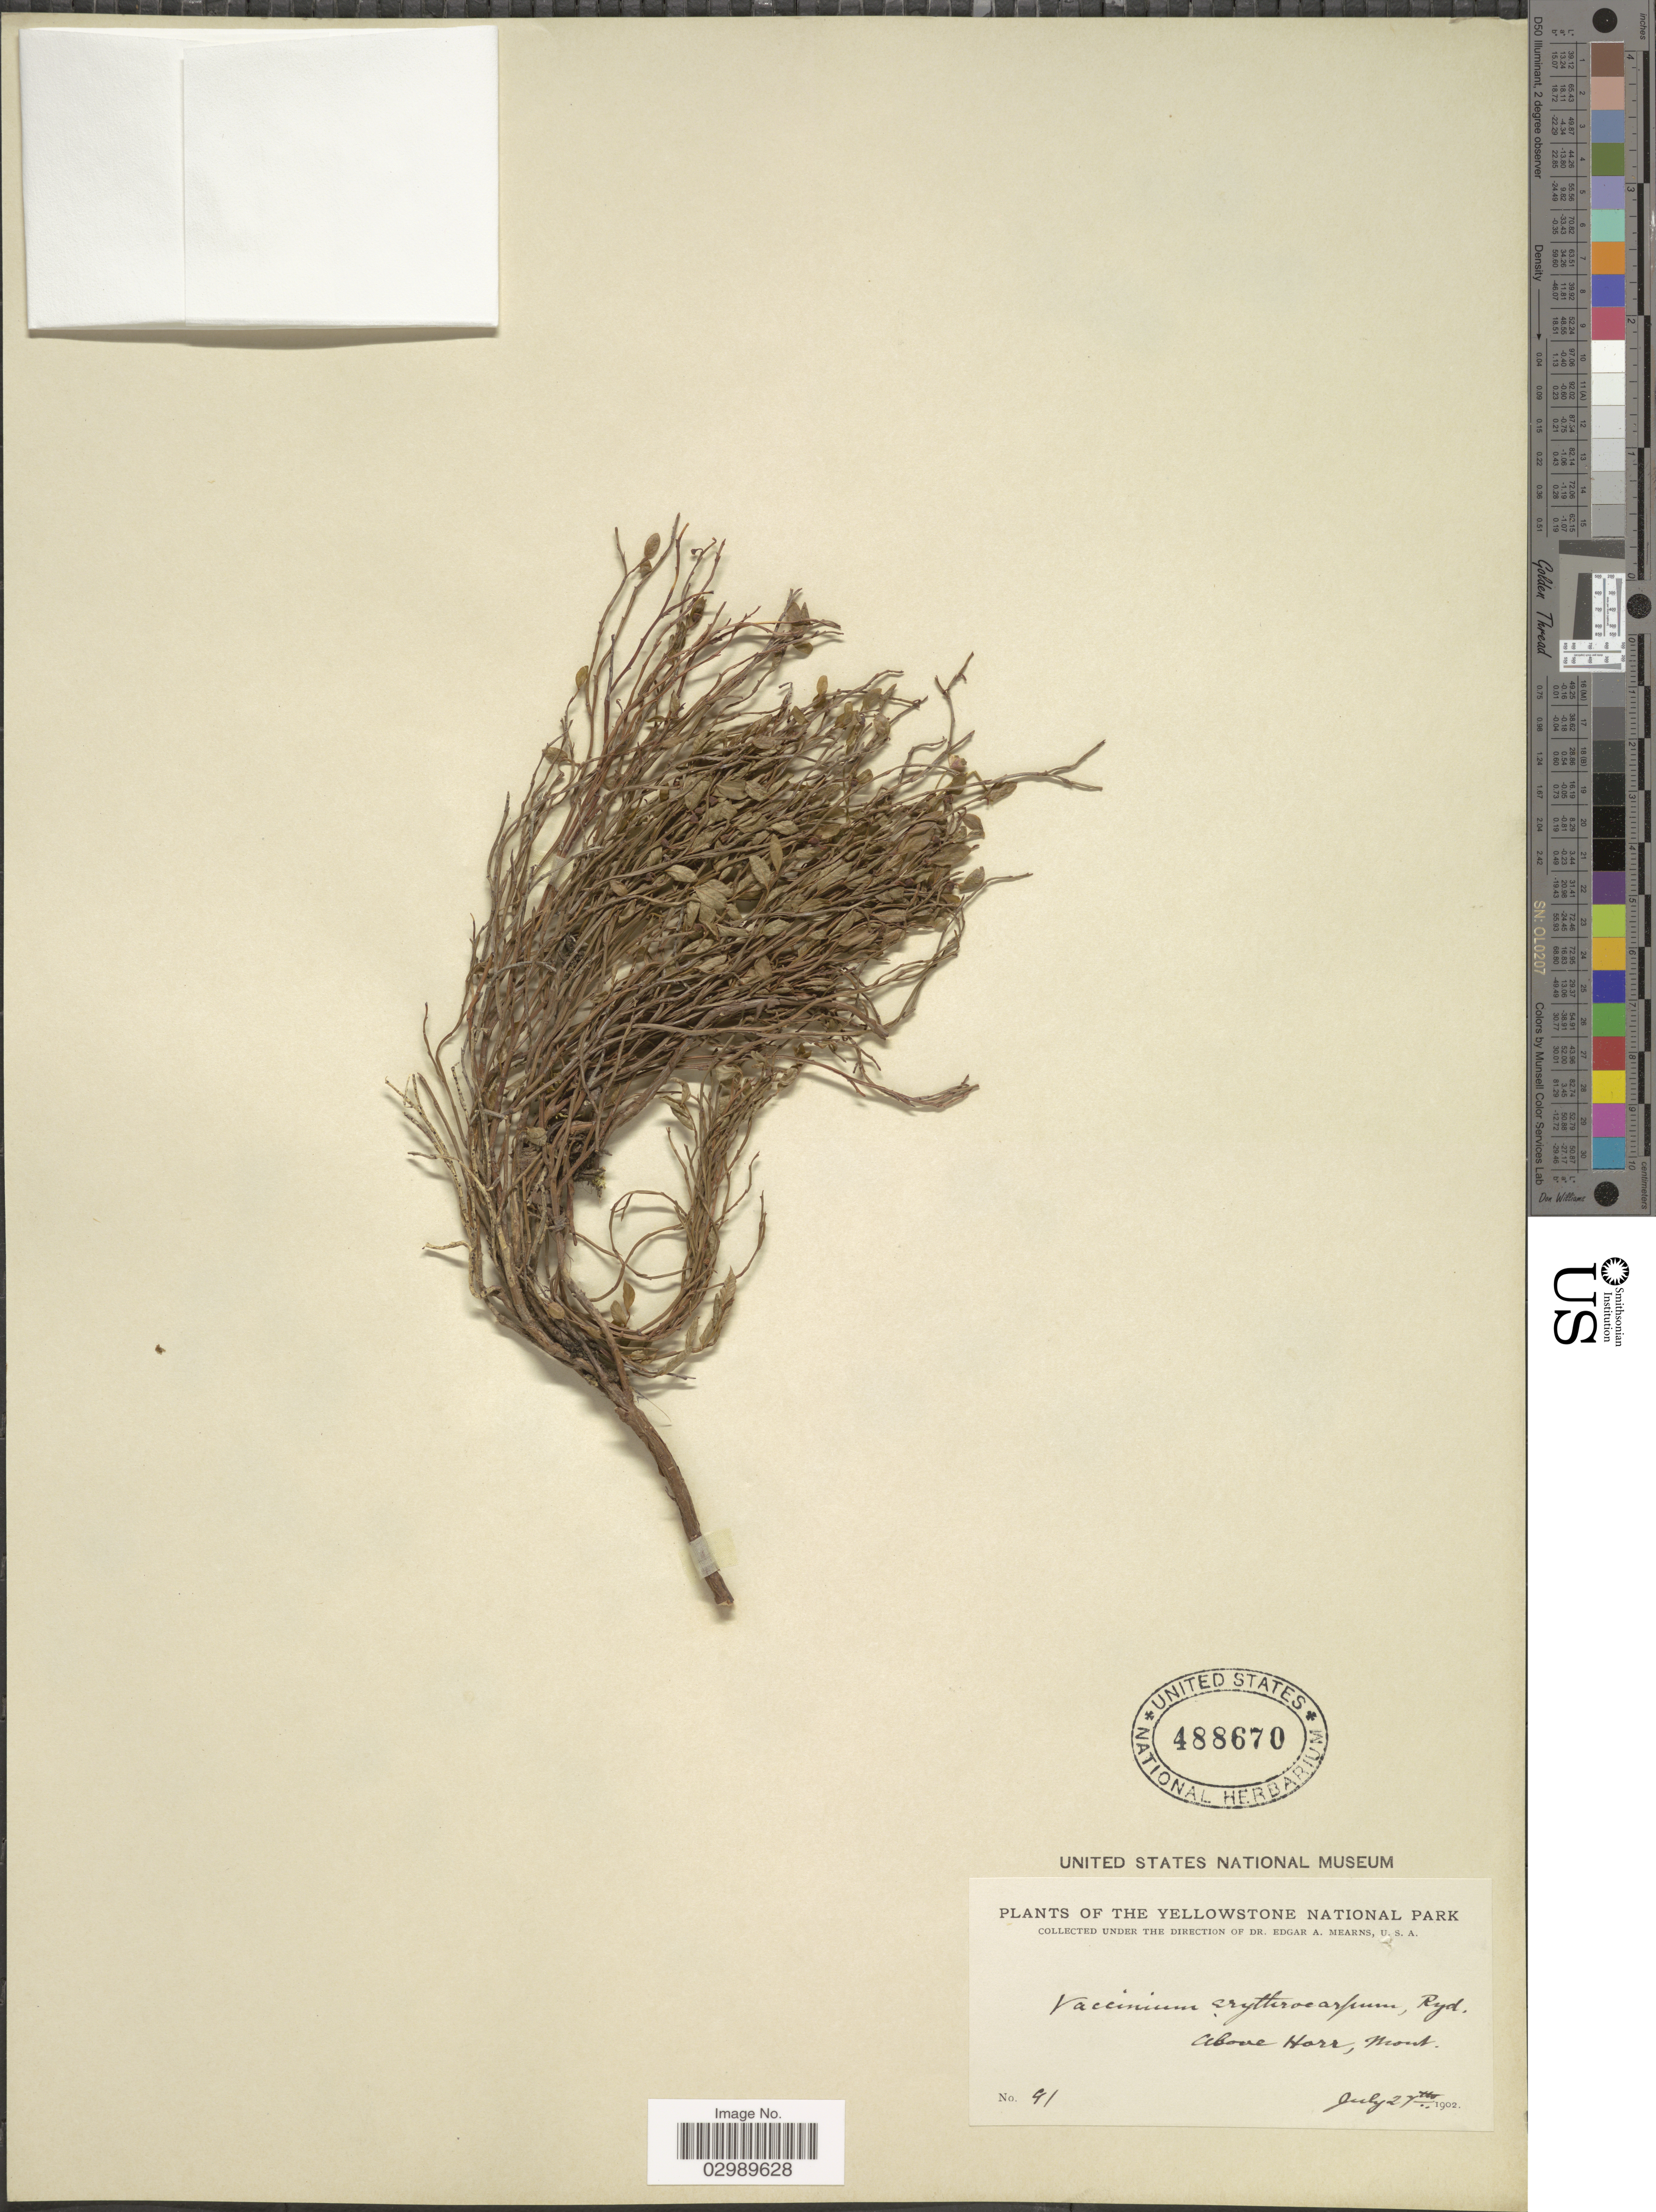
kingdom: Plantae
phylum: Tracheophyta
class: Magnoliopsida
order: Ericales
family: Ericaceae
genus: Vaccinium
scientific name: Vaccinium scoparium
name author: Leiberg ex Coville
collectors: E. A. Mearns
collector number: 91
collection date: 1902-07-27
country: United States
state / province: Montana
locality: Yellowstone National Park. Above Horr, Mont.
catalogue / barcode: US 488670